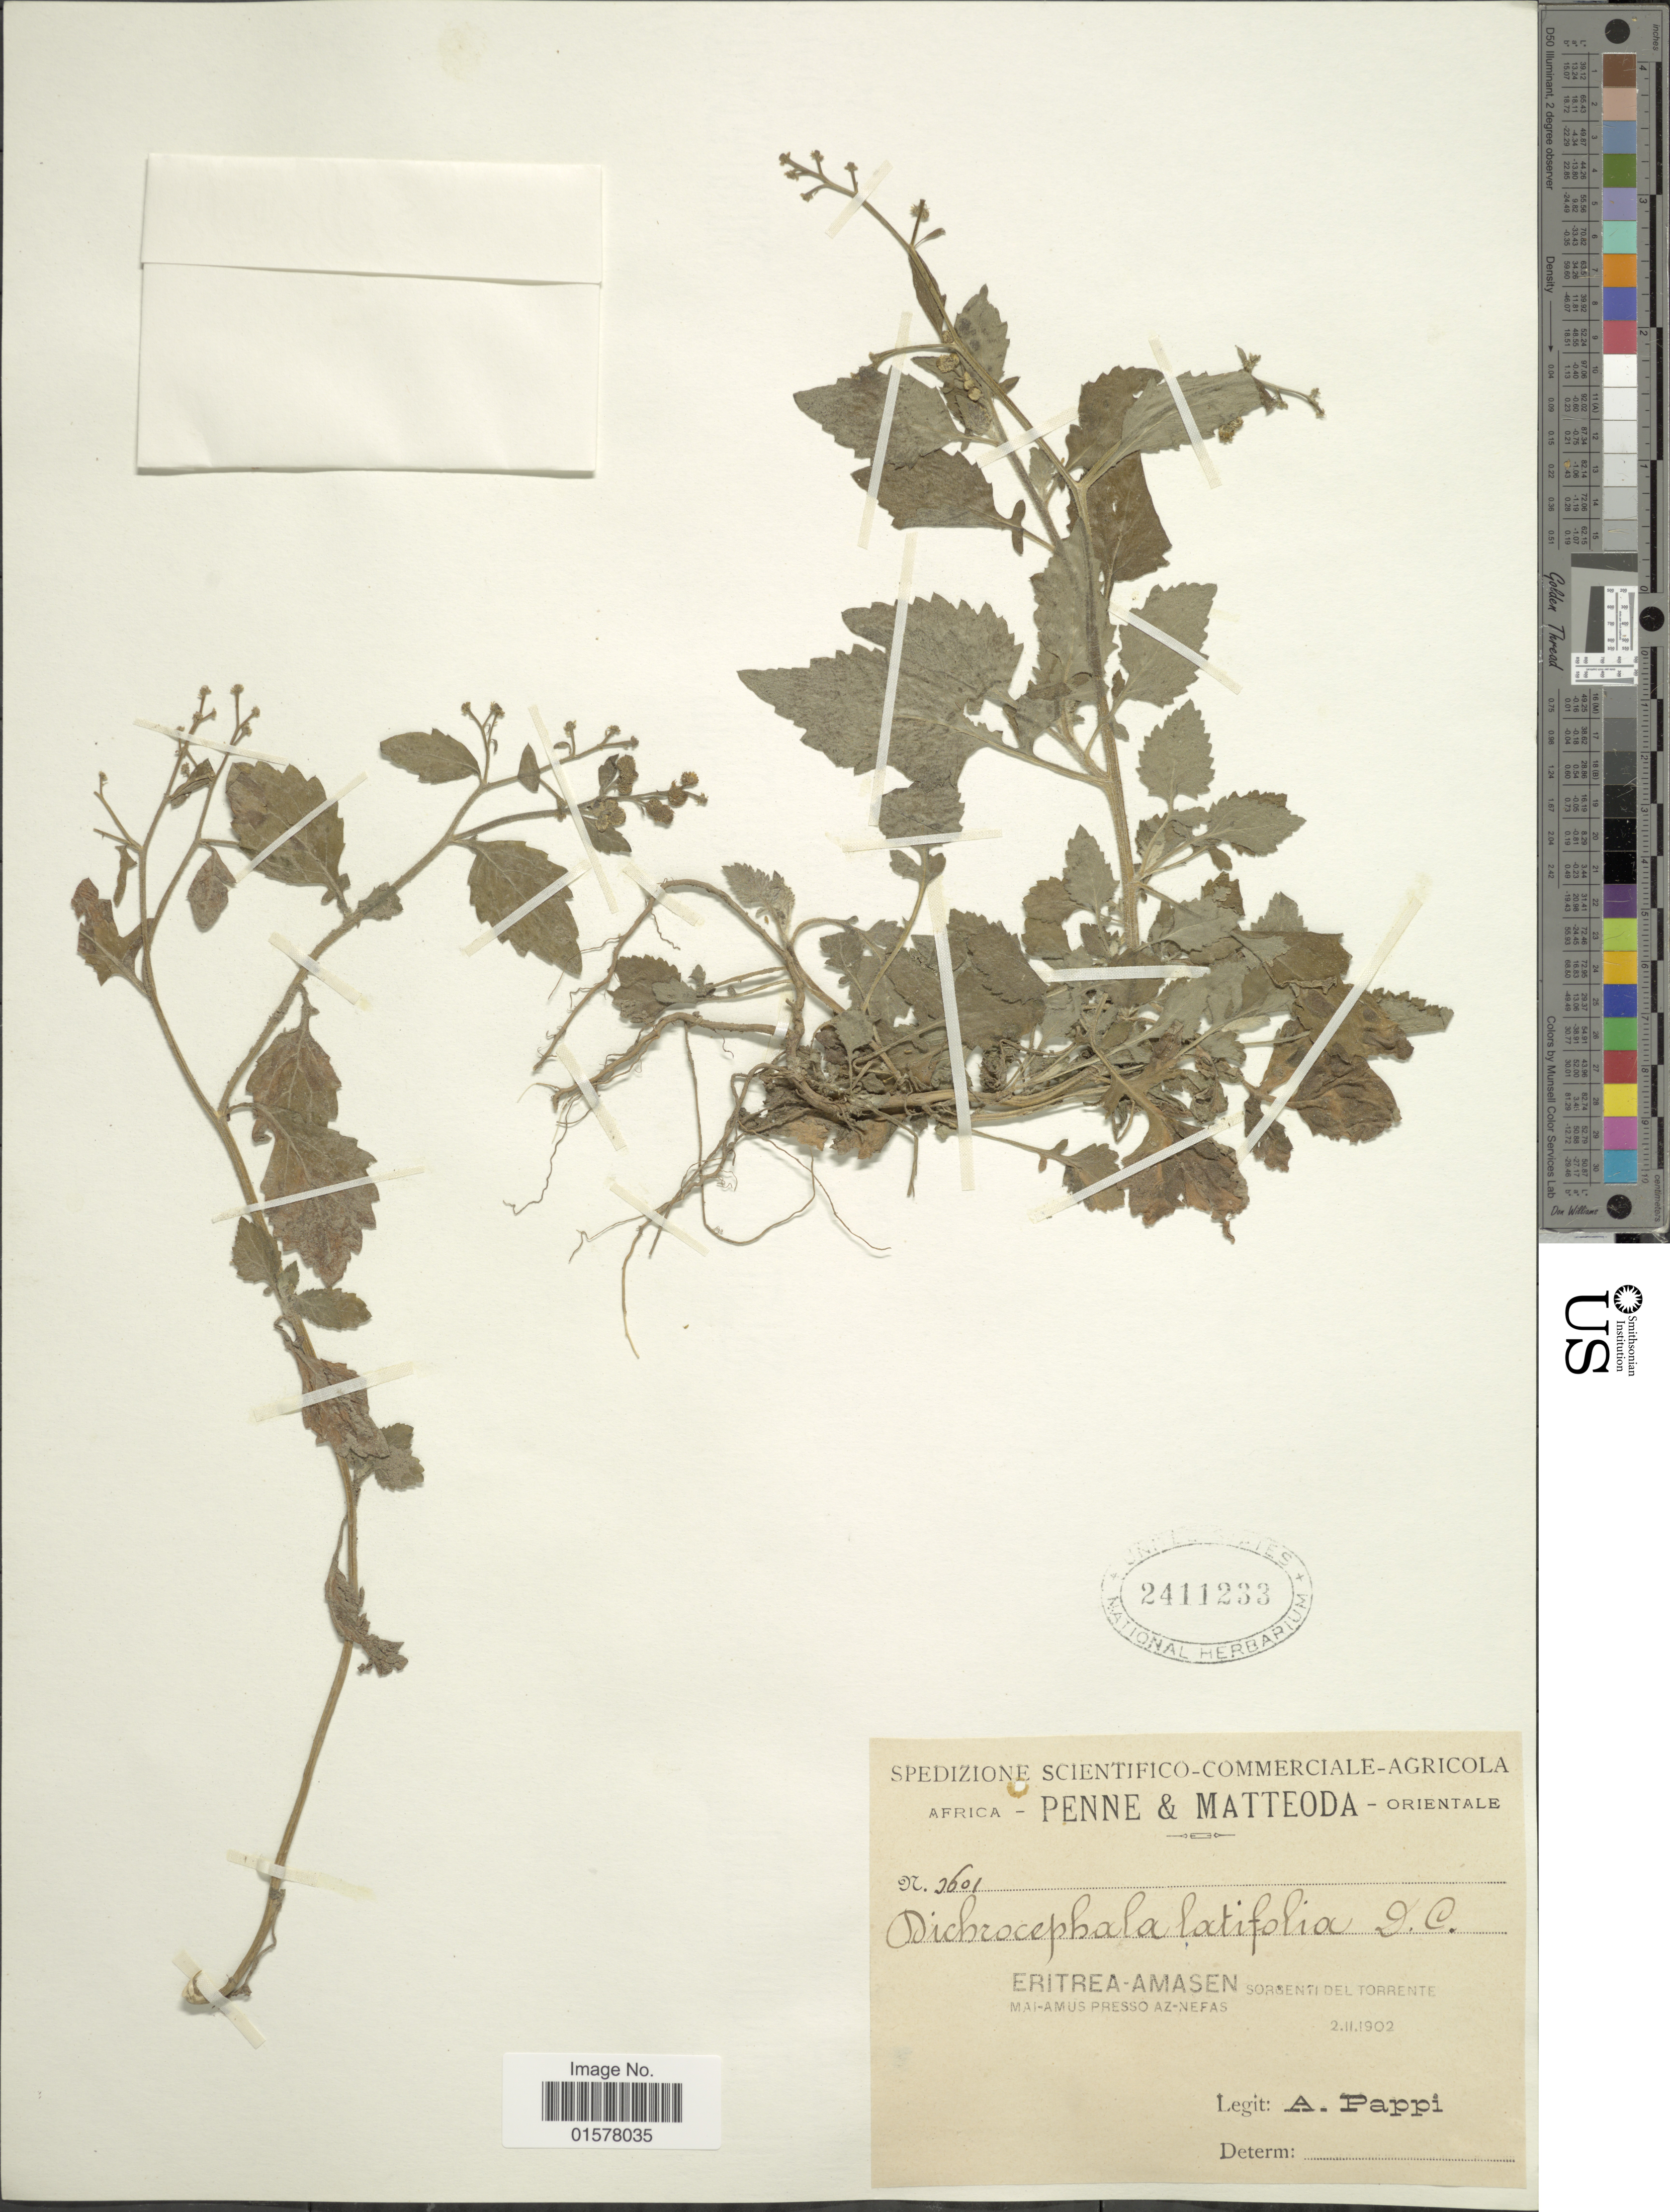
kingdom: Plantae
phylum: Tracheophyta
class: Magnoliopsida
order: Asterales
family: Asteraceae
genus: Dichrocephala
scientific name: Dichrocephala integrifolia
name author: (L. f.) Kuntze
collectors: A. Pappi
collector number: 3601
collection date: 1902-02-02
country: Eritrea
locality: Africa, Penne & Matteoda Oriental, Eritrea-Amasen Sorgenti del Torrente Mai-Amus Presso Az Nefas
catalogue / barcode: US 2411233